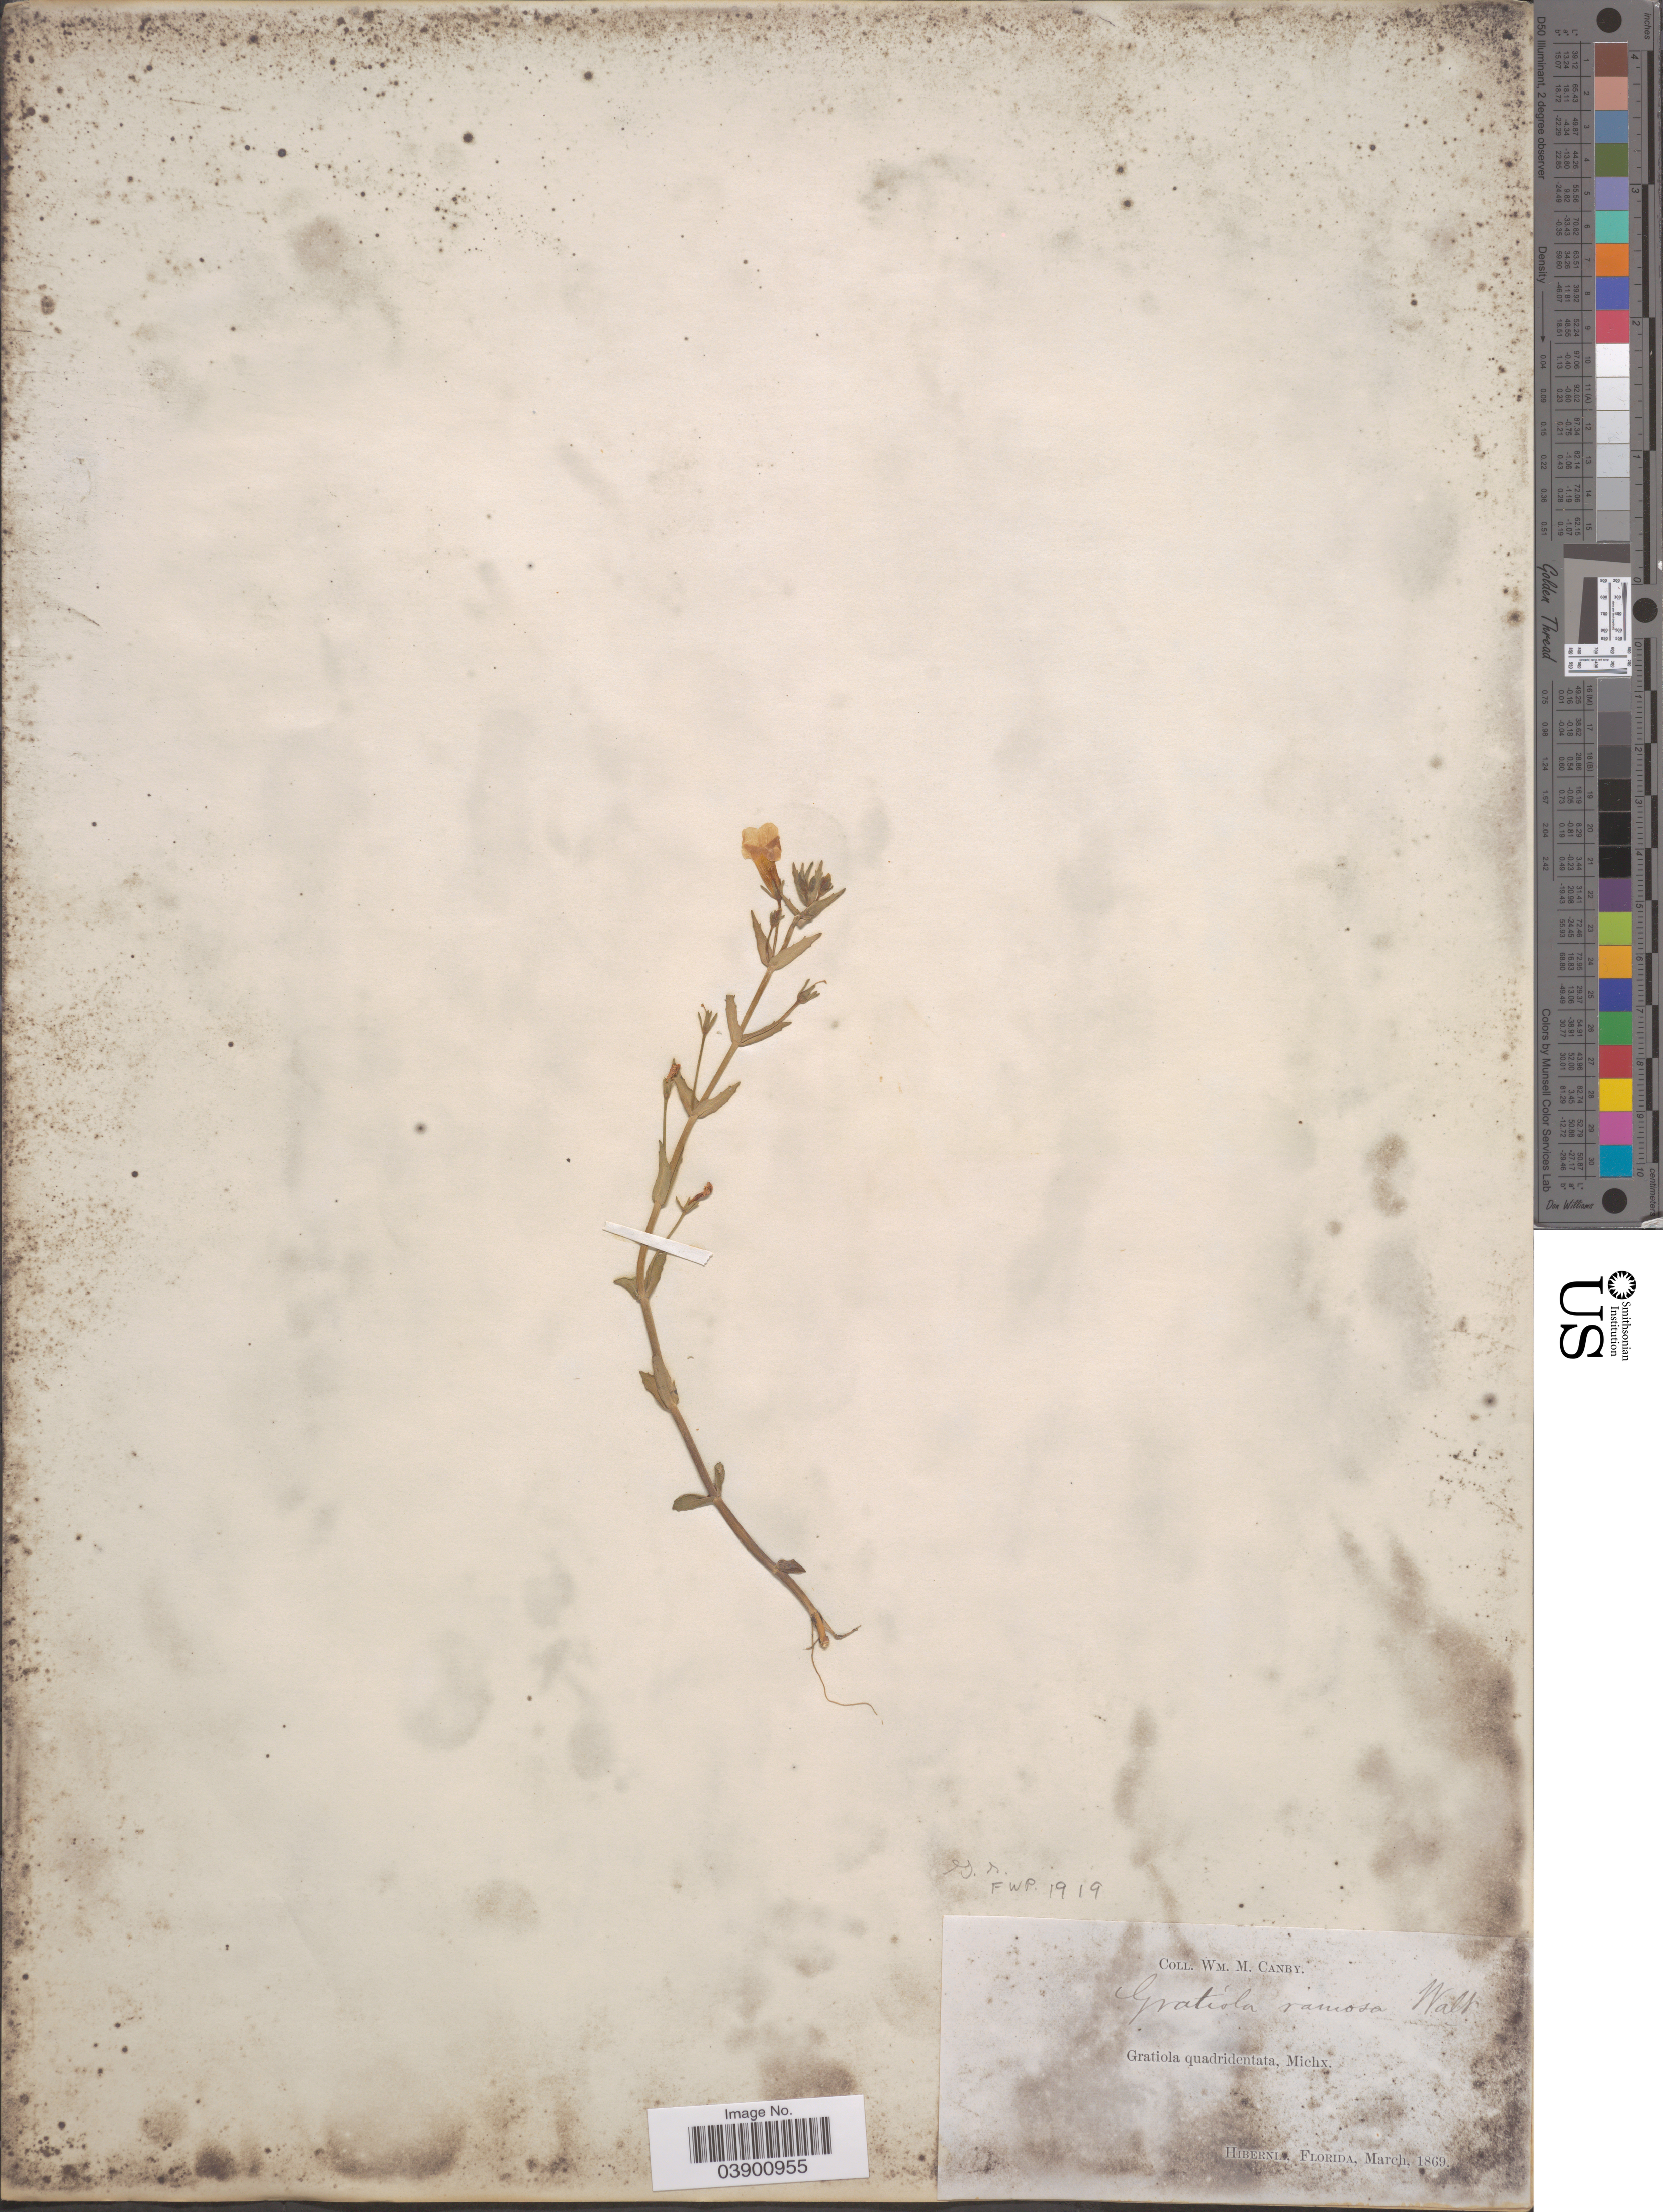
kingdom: Plantae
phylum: Tracheophyta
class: Magnoliopsida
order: Lamiales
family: Plantaginaceae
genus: Gratiola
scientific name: Gratiola ramosa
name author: Walter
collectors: W. Canby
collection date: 1869-03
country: United States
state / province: Florida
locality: Hibernia.